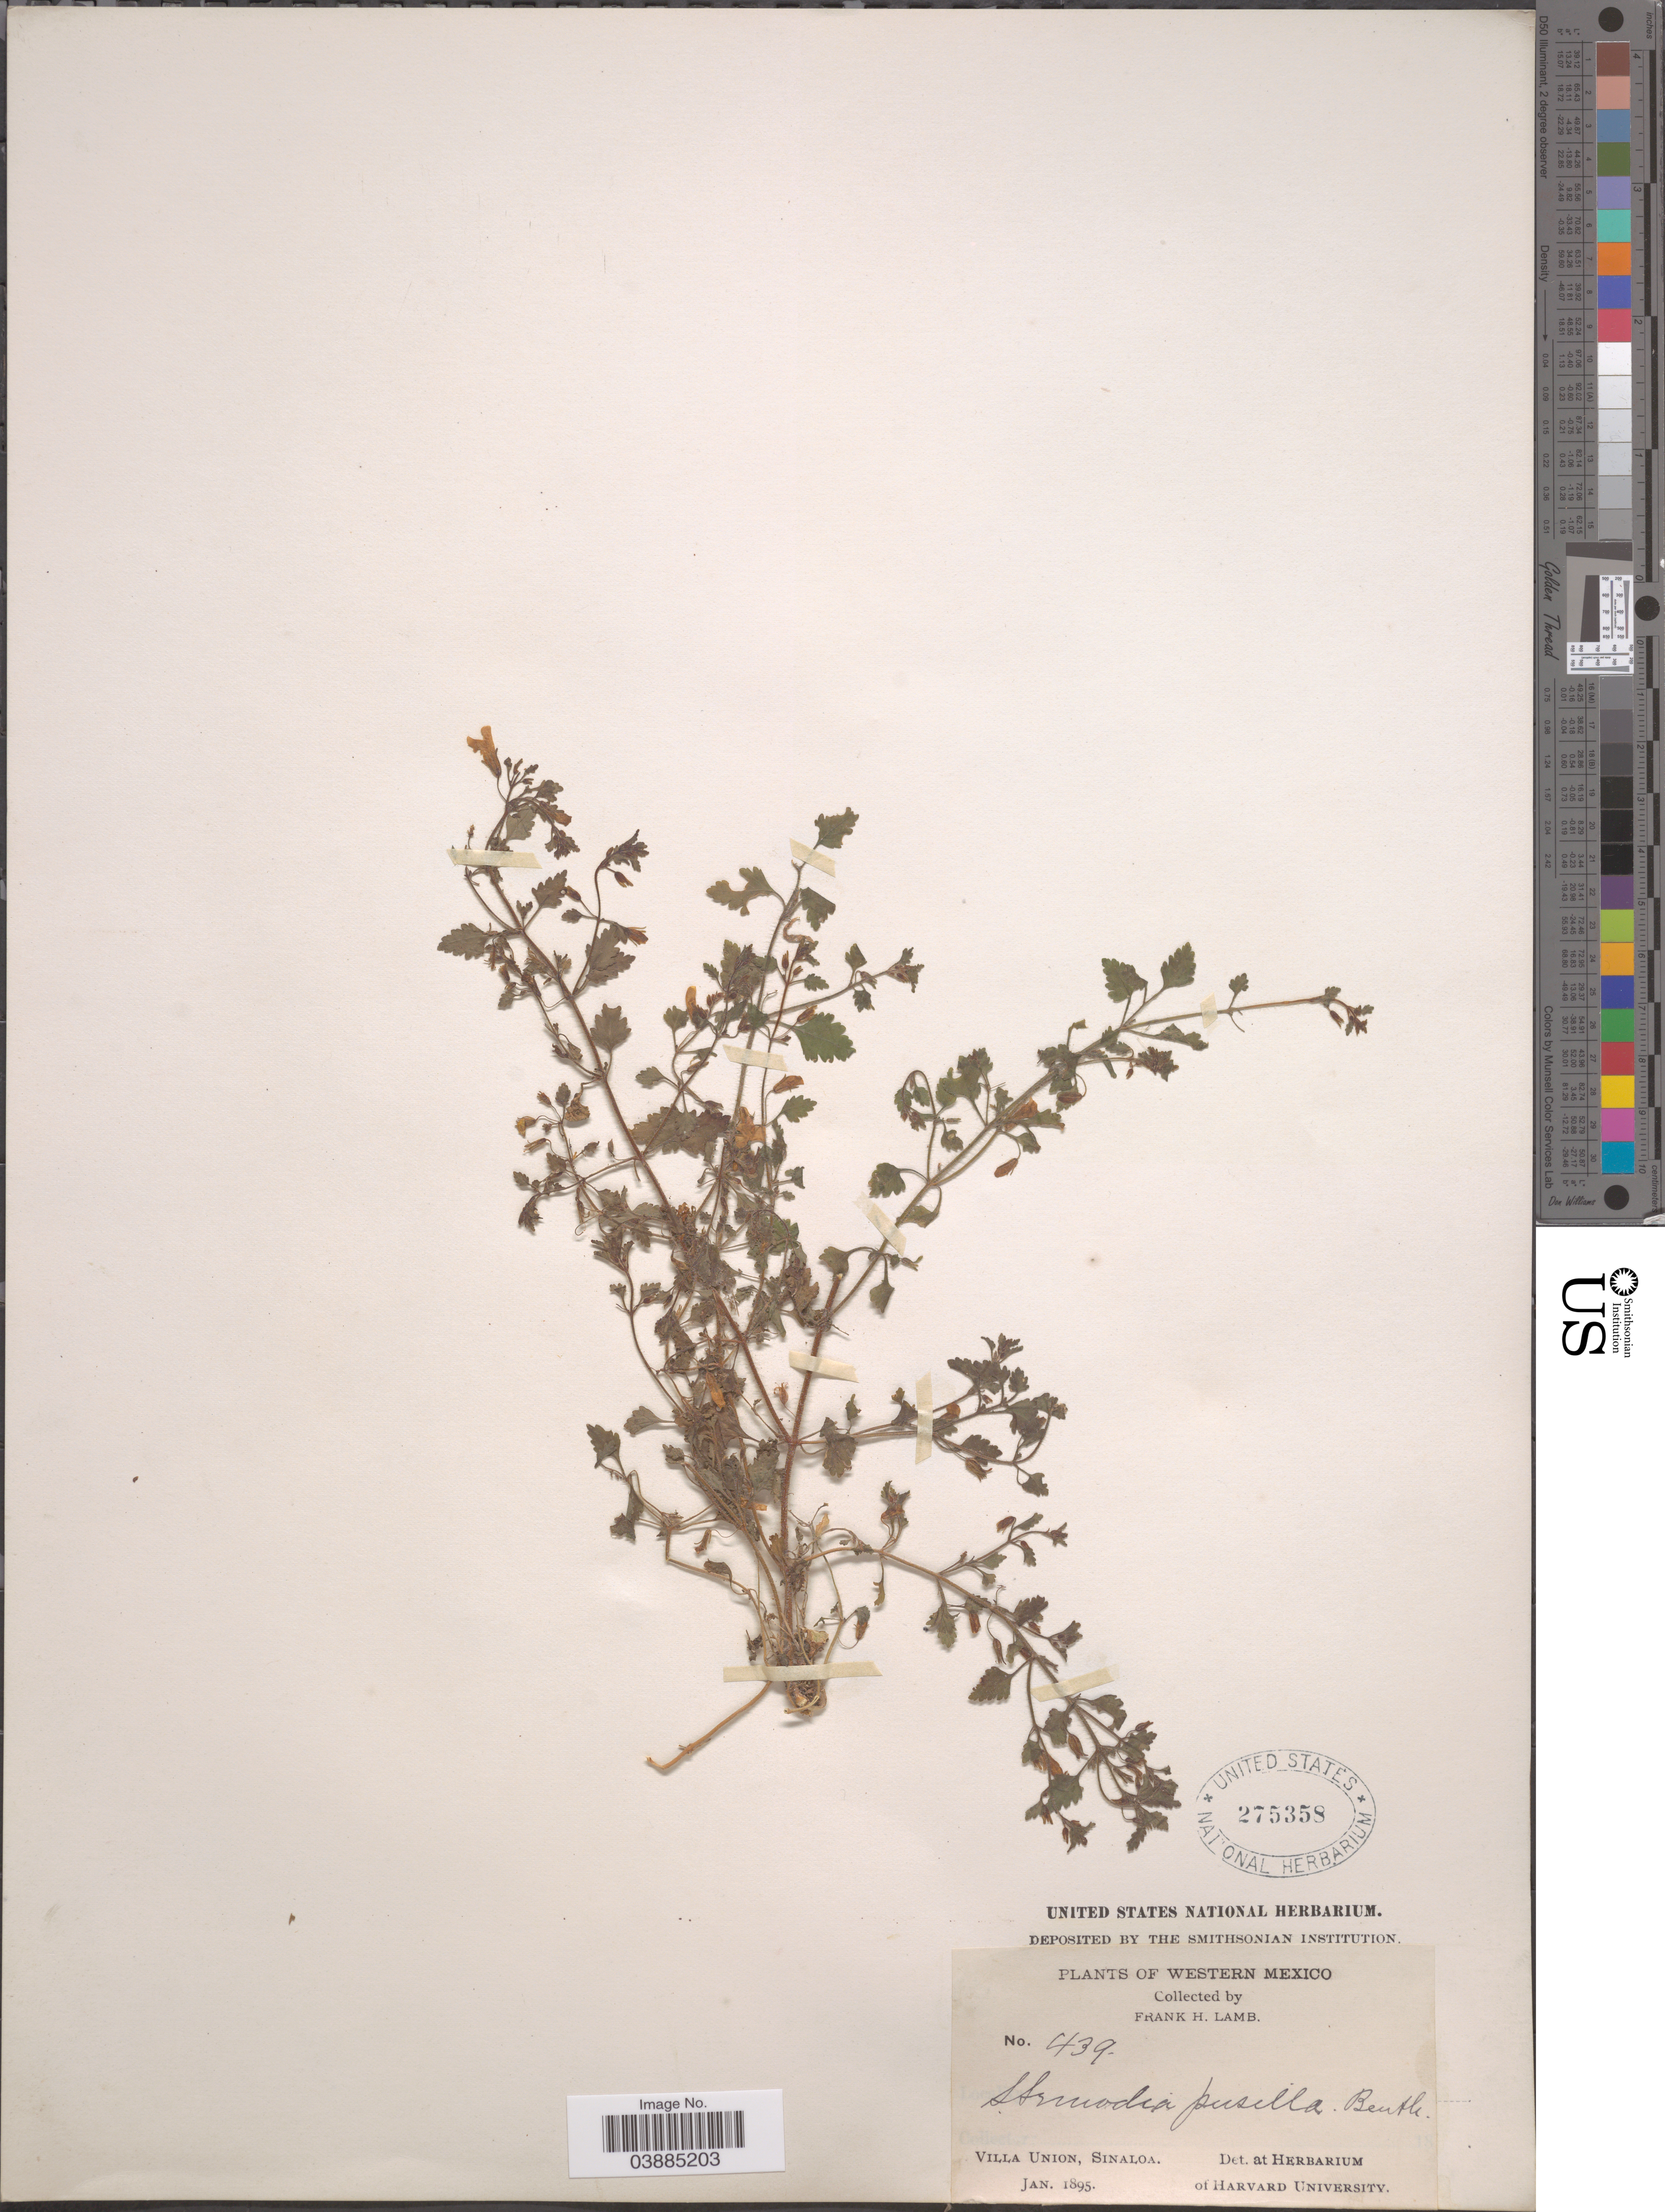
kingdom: Plantae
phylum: Tracheophyta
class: Magnoliopsida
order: Lamiales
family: Plantaginaceae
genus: Stemodia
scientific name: Stemodia pusilla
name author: Benth.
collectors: F. H. Lamb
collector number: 439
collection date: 1895-01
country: Mexico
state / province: Sinaloa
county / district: Mazatlán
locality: Villa Unión.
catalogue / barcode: US 275358